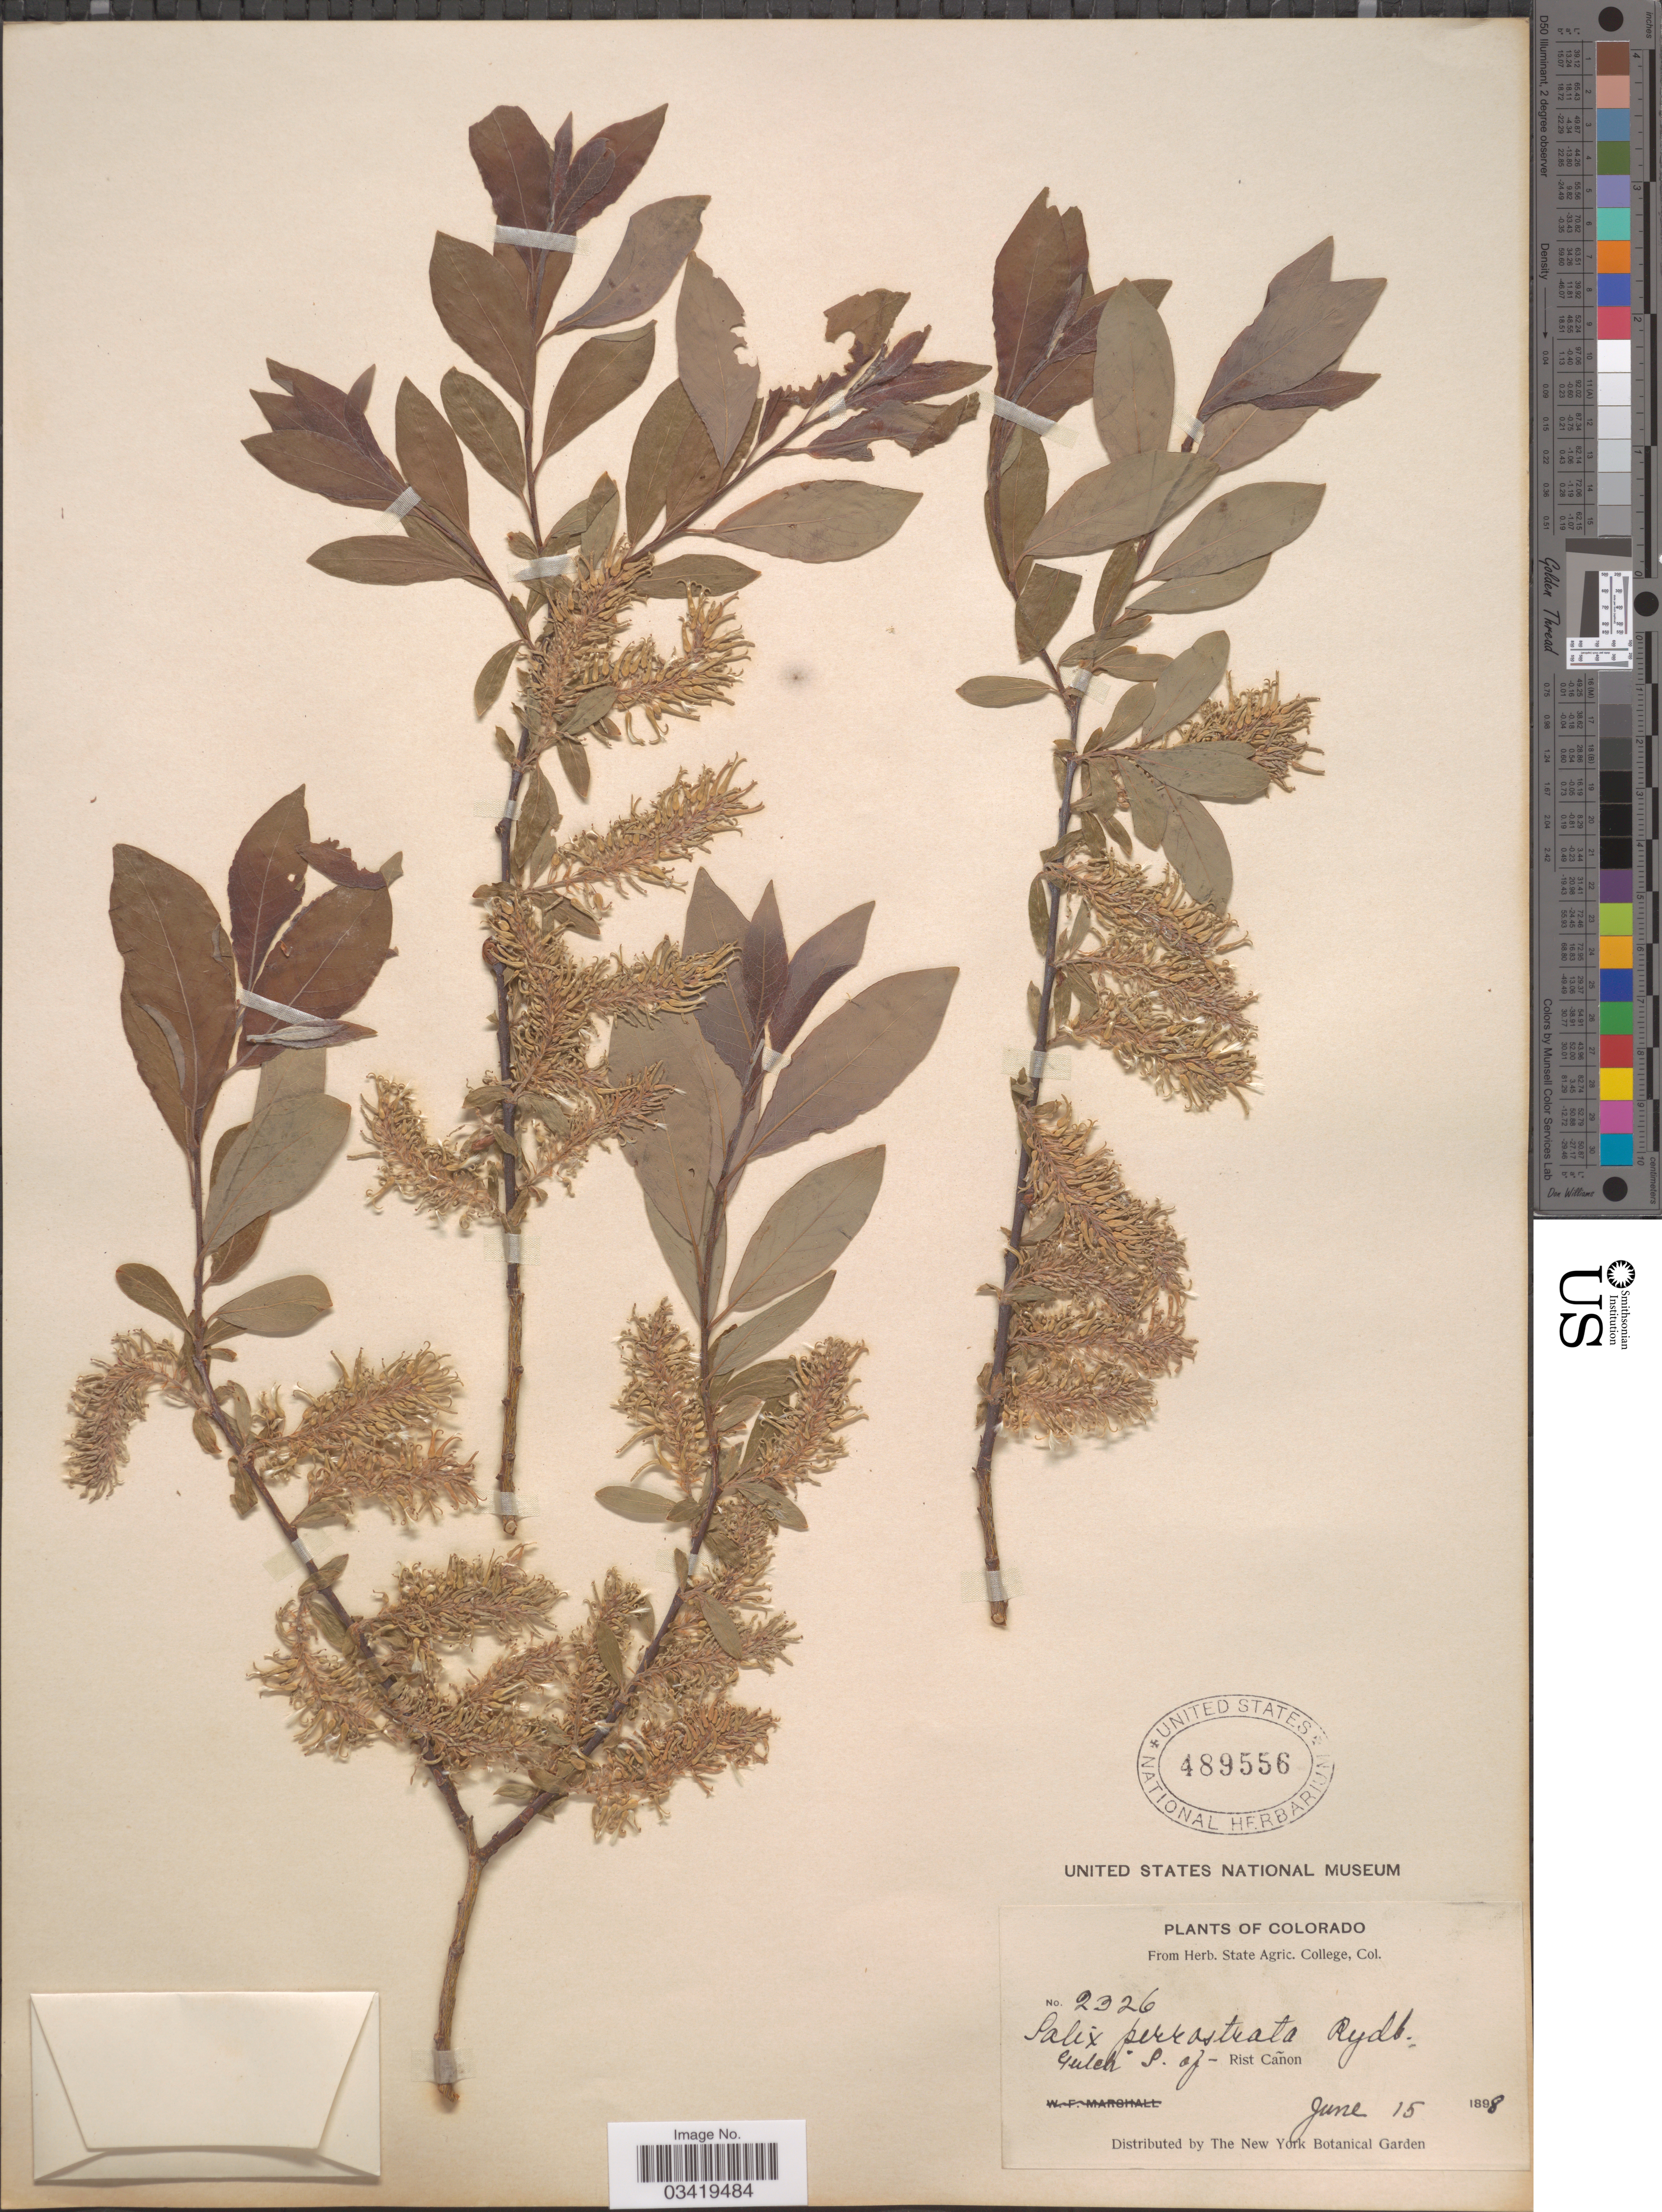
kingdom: Plantae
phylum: Tracheophyta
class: Magnoliopsida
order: Malpighiales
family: Salicaceae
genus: Salix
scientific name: Salix bebbiana var. perrostrata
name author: Sarg.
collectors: ex herb. State Agric. College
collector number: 2326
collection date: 1898-06-15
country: United States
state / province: Colorado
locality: Gulch S. of - Rist Cañon.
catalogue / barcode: US 489556